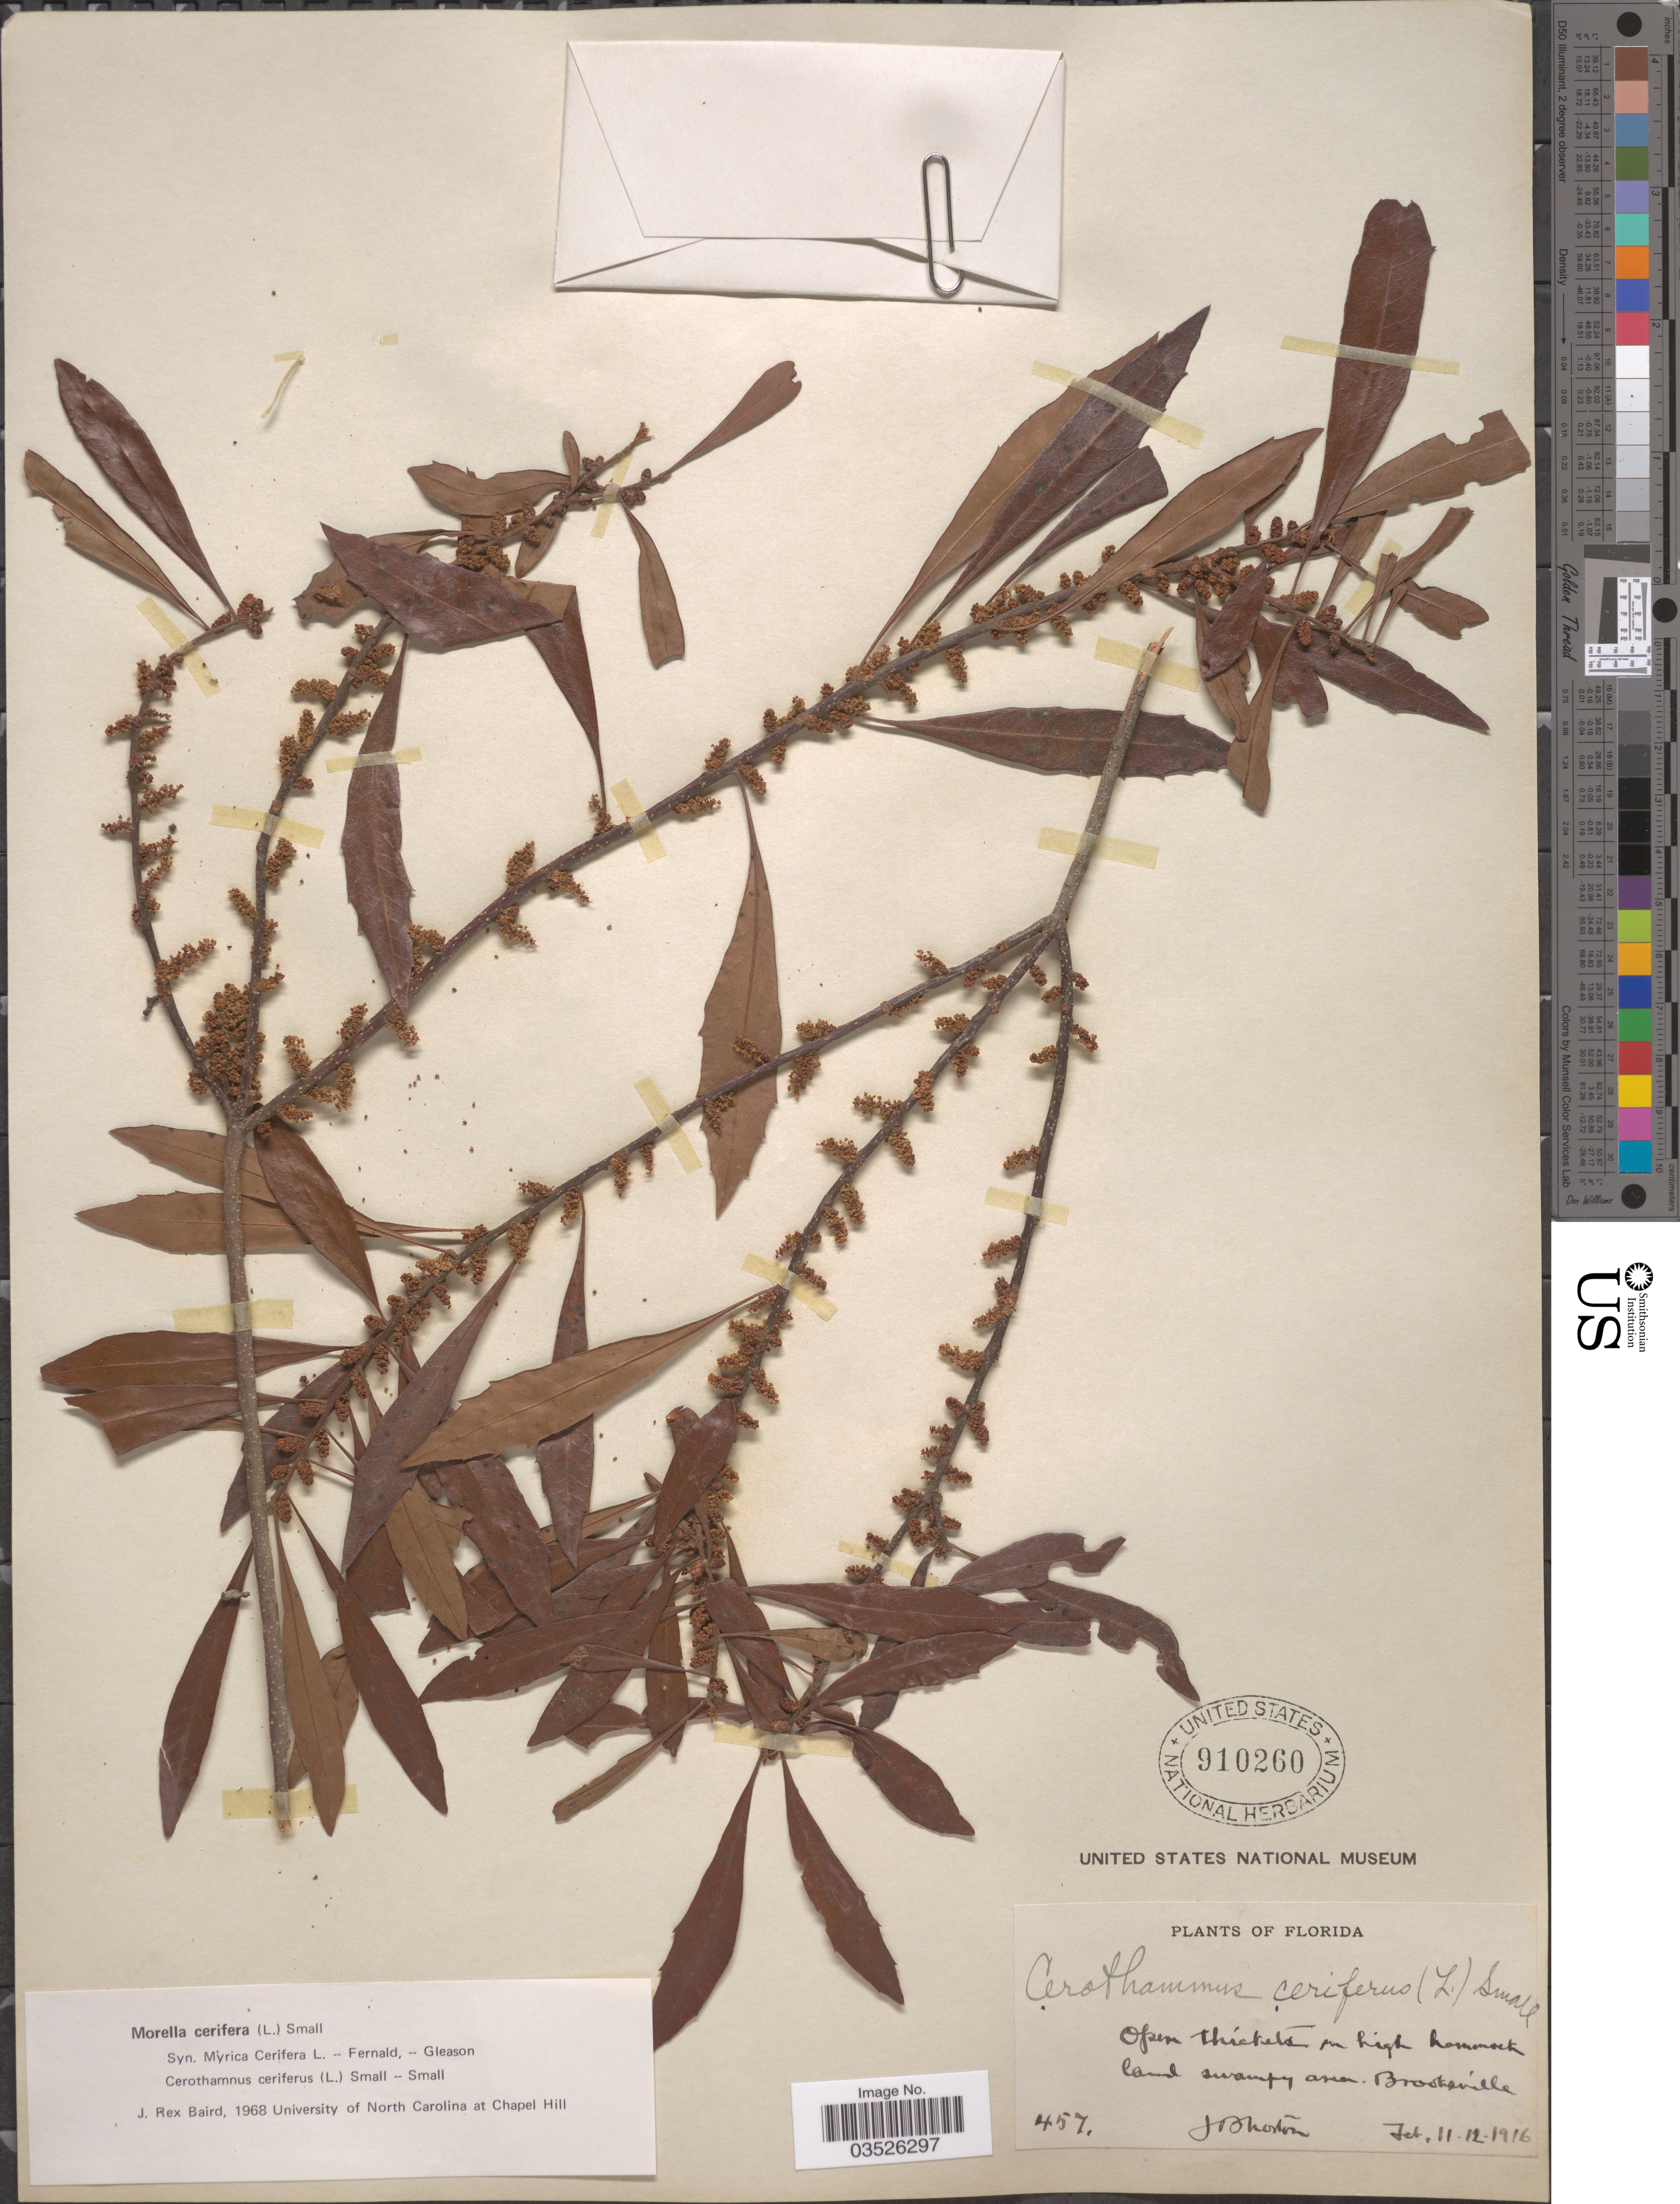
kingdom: Plantae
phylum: Tracheophyta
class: Magnoliopsida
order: Fagales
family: Myricaceae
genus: Morella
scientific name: Morella cerifera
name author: (L.) Small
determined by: Baird, James Rex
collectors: J. B. Norton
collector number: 457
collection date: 1916-02-11/1916-02-12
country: United States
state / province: Florida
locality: Brooksville.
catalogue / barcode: US 910260